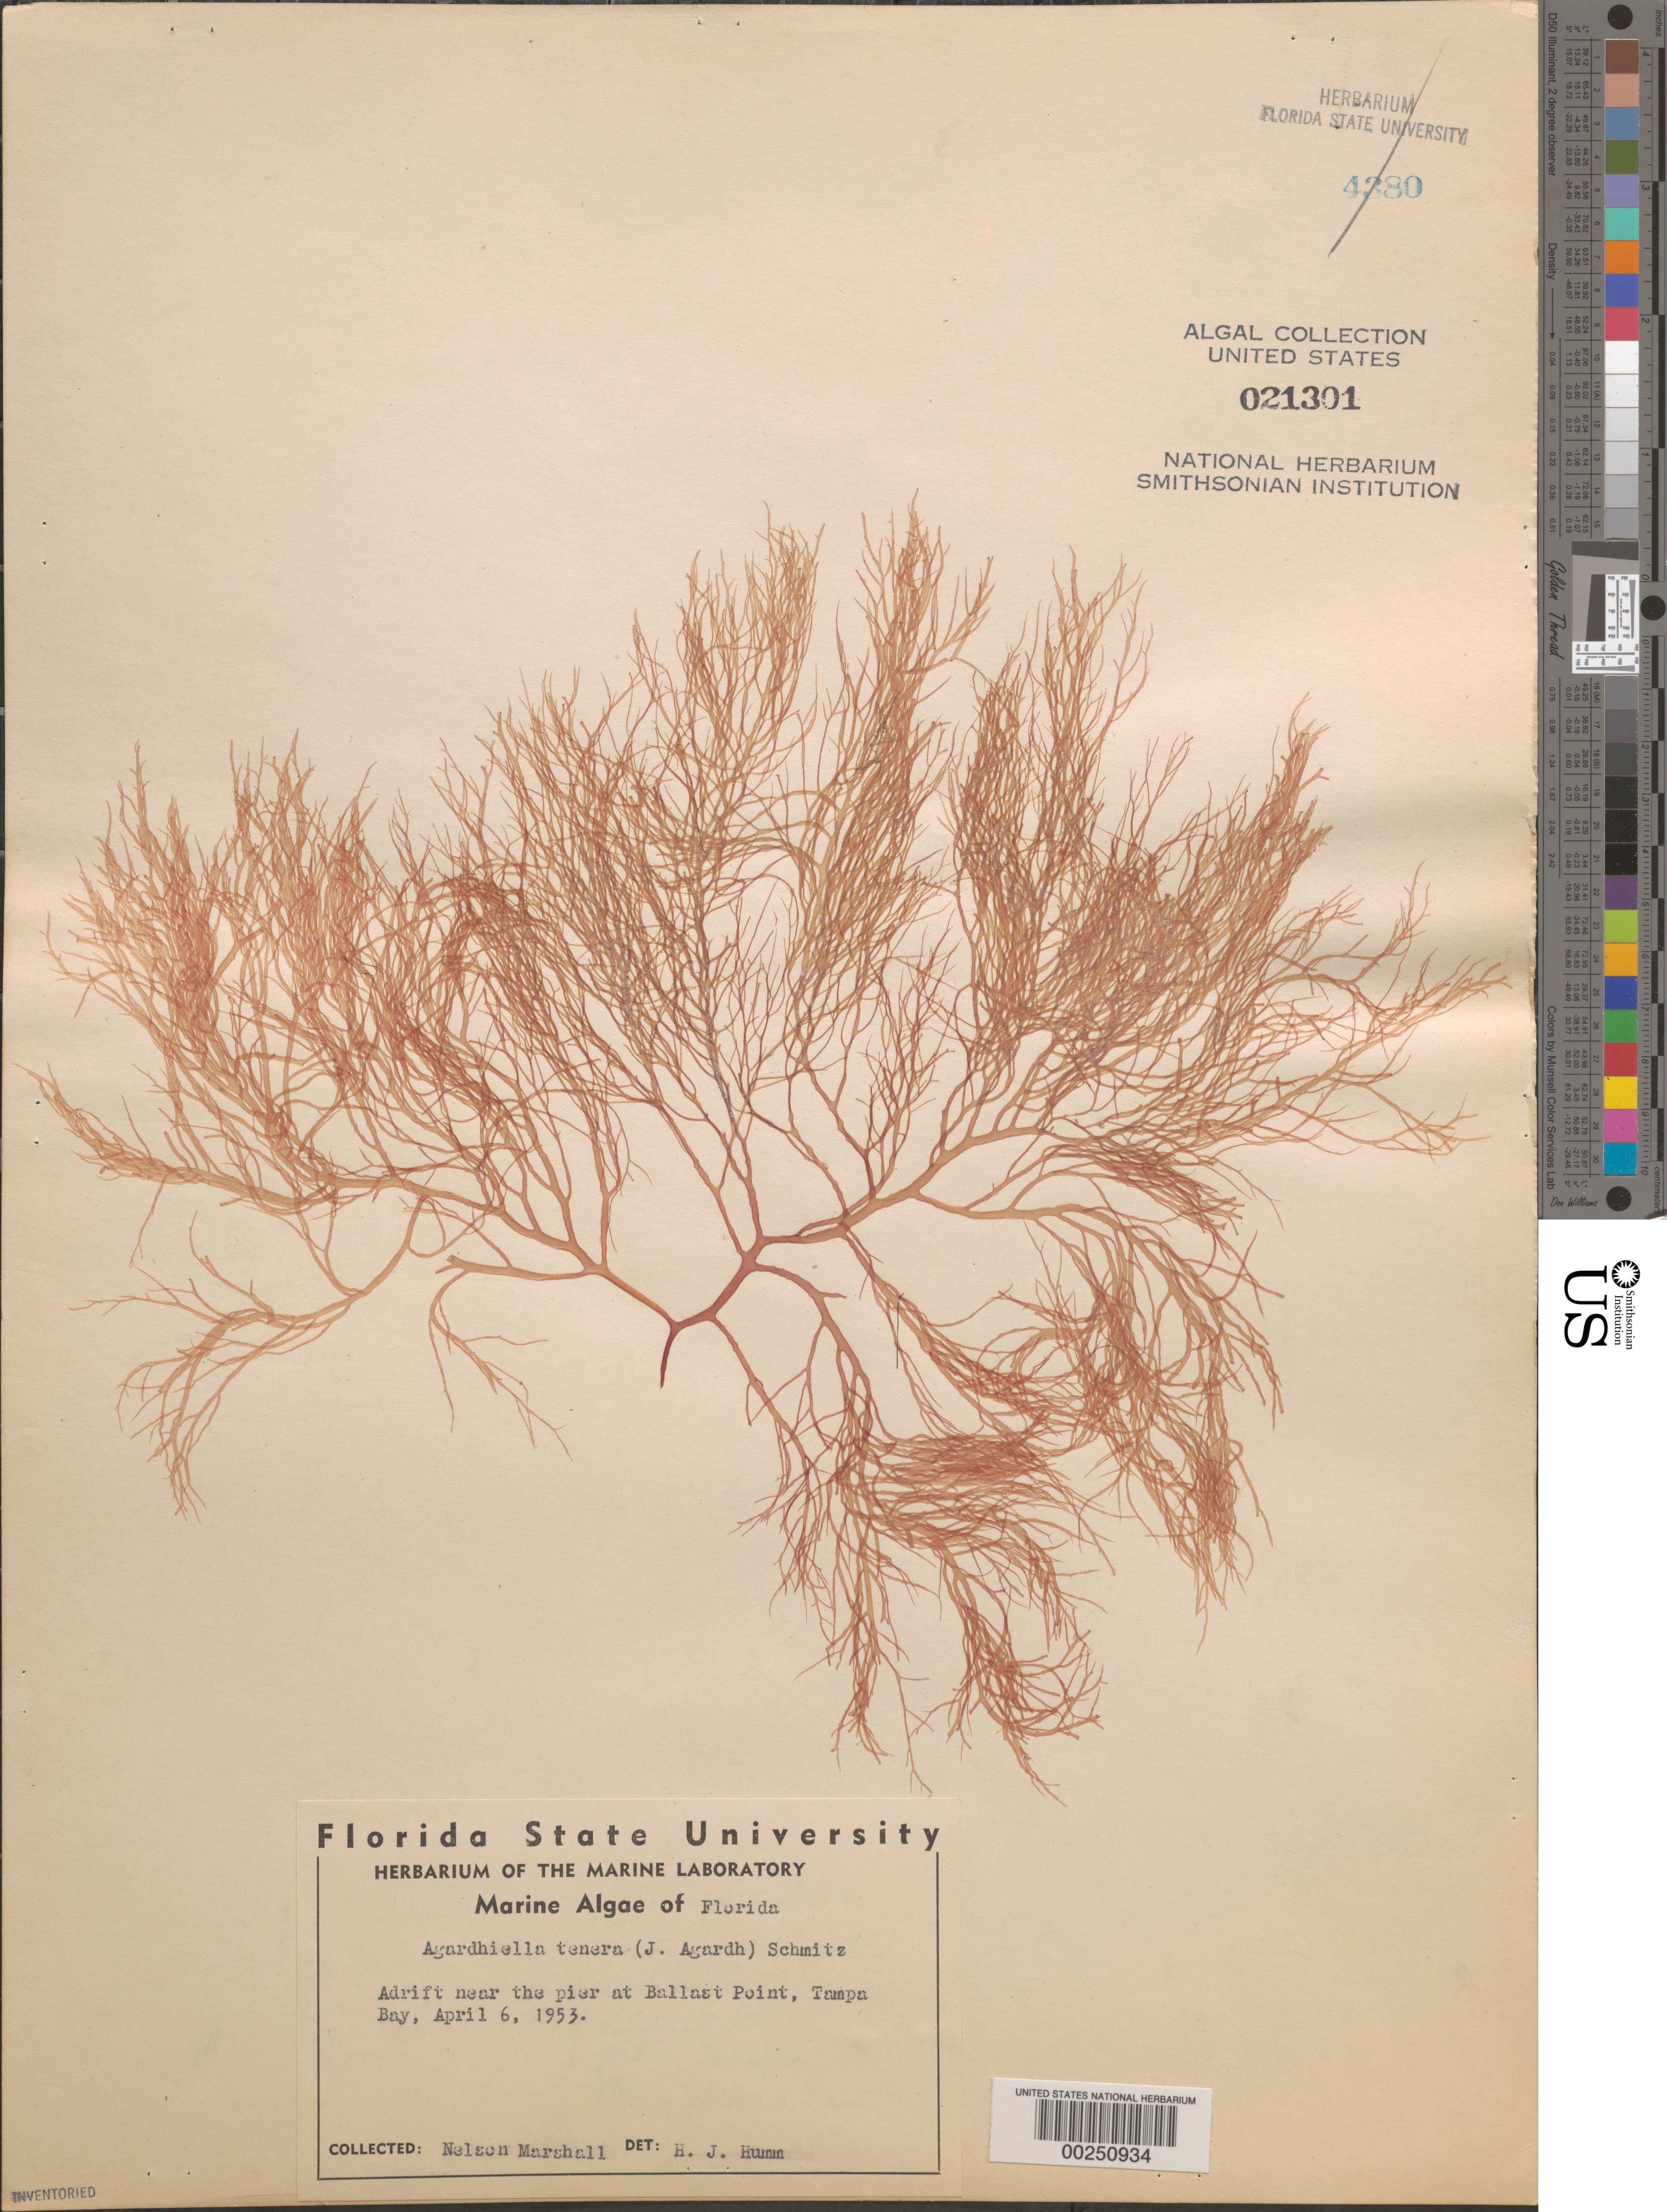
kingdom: Plantae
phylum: Rhodophyta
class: Florideophyceae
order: Gigartinales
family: Solieriaceae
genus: Agardhiella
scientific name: Agardhiella tenera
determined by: Humm, Harold J.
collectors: N. Marshall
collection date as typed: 06 Apr 1953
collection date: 1953-04-06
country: United States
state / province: Florida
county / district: Pinellas County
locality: Ballast Point, Tampa Bay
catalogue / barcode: US 21301